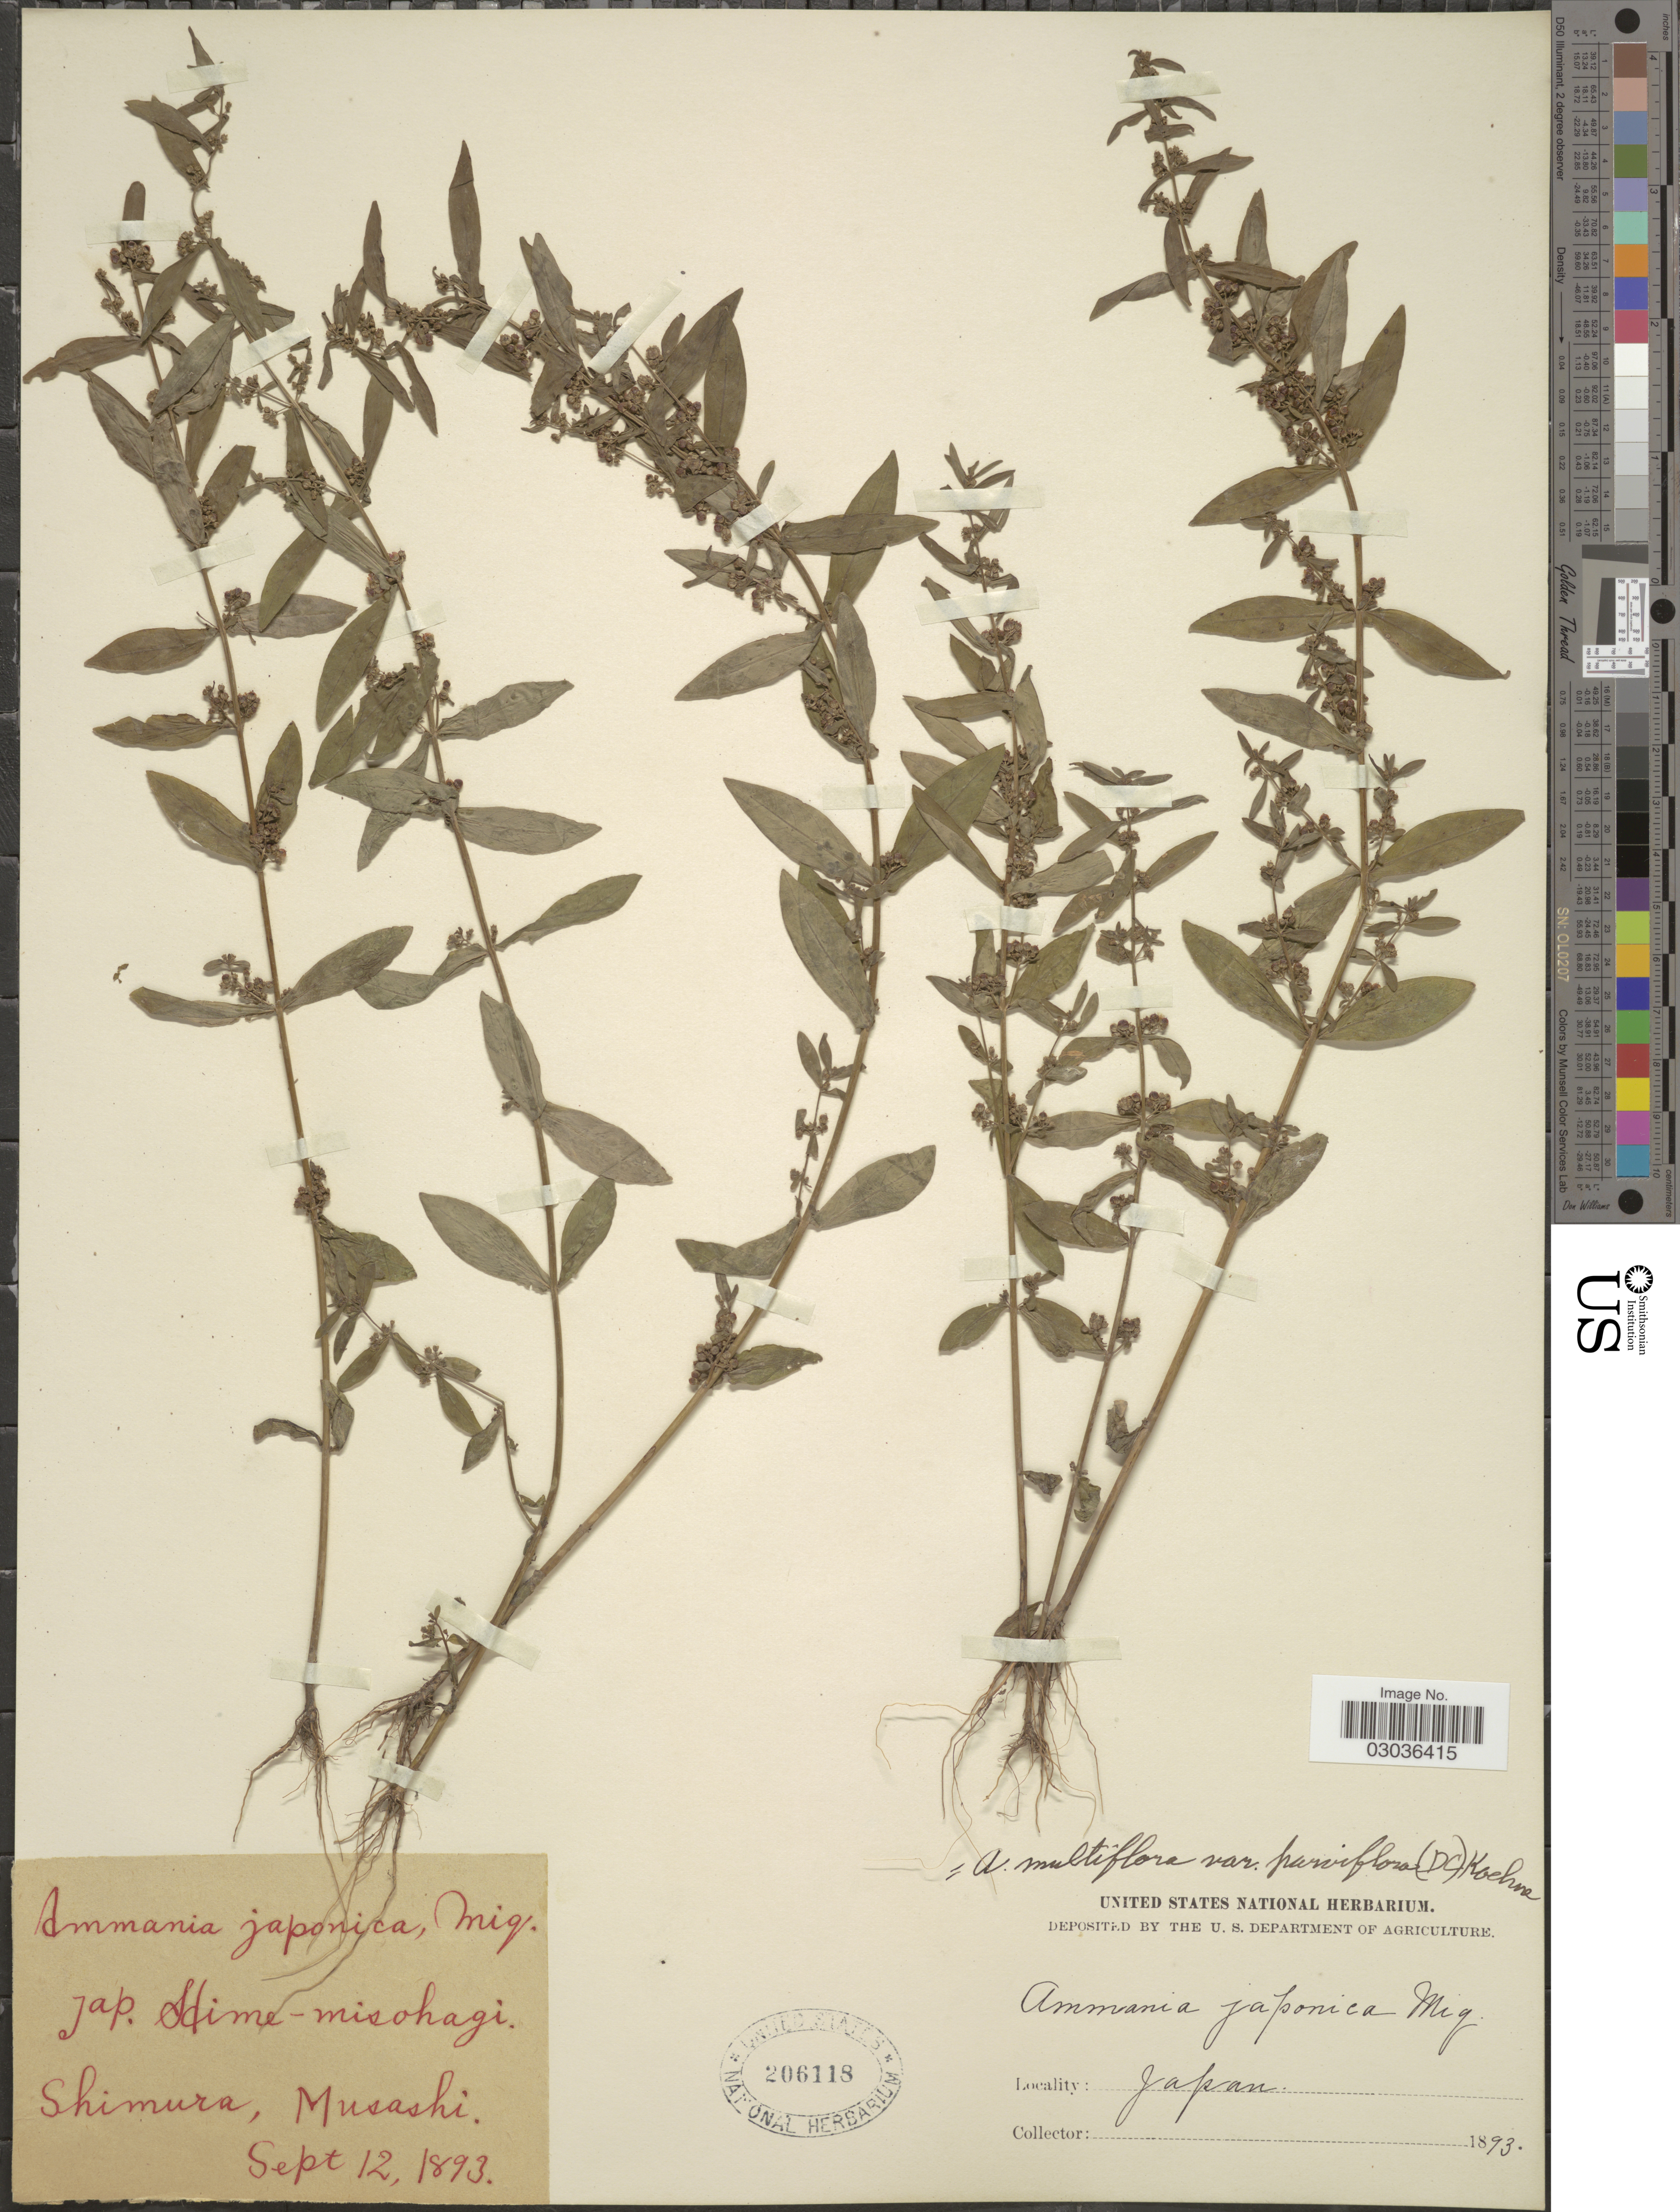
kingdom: Plantae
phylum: Tracheophyta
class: Magnoliopsida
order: Myrtales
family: Lythraceae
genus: Ammannia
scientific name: Ammannia multiflora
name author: Roxb.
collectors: ex herb. United States National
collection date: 1893-09-12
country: Japan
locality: Shimura, Musashi.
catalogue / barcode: US 206118